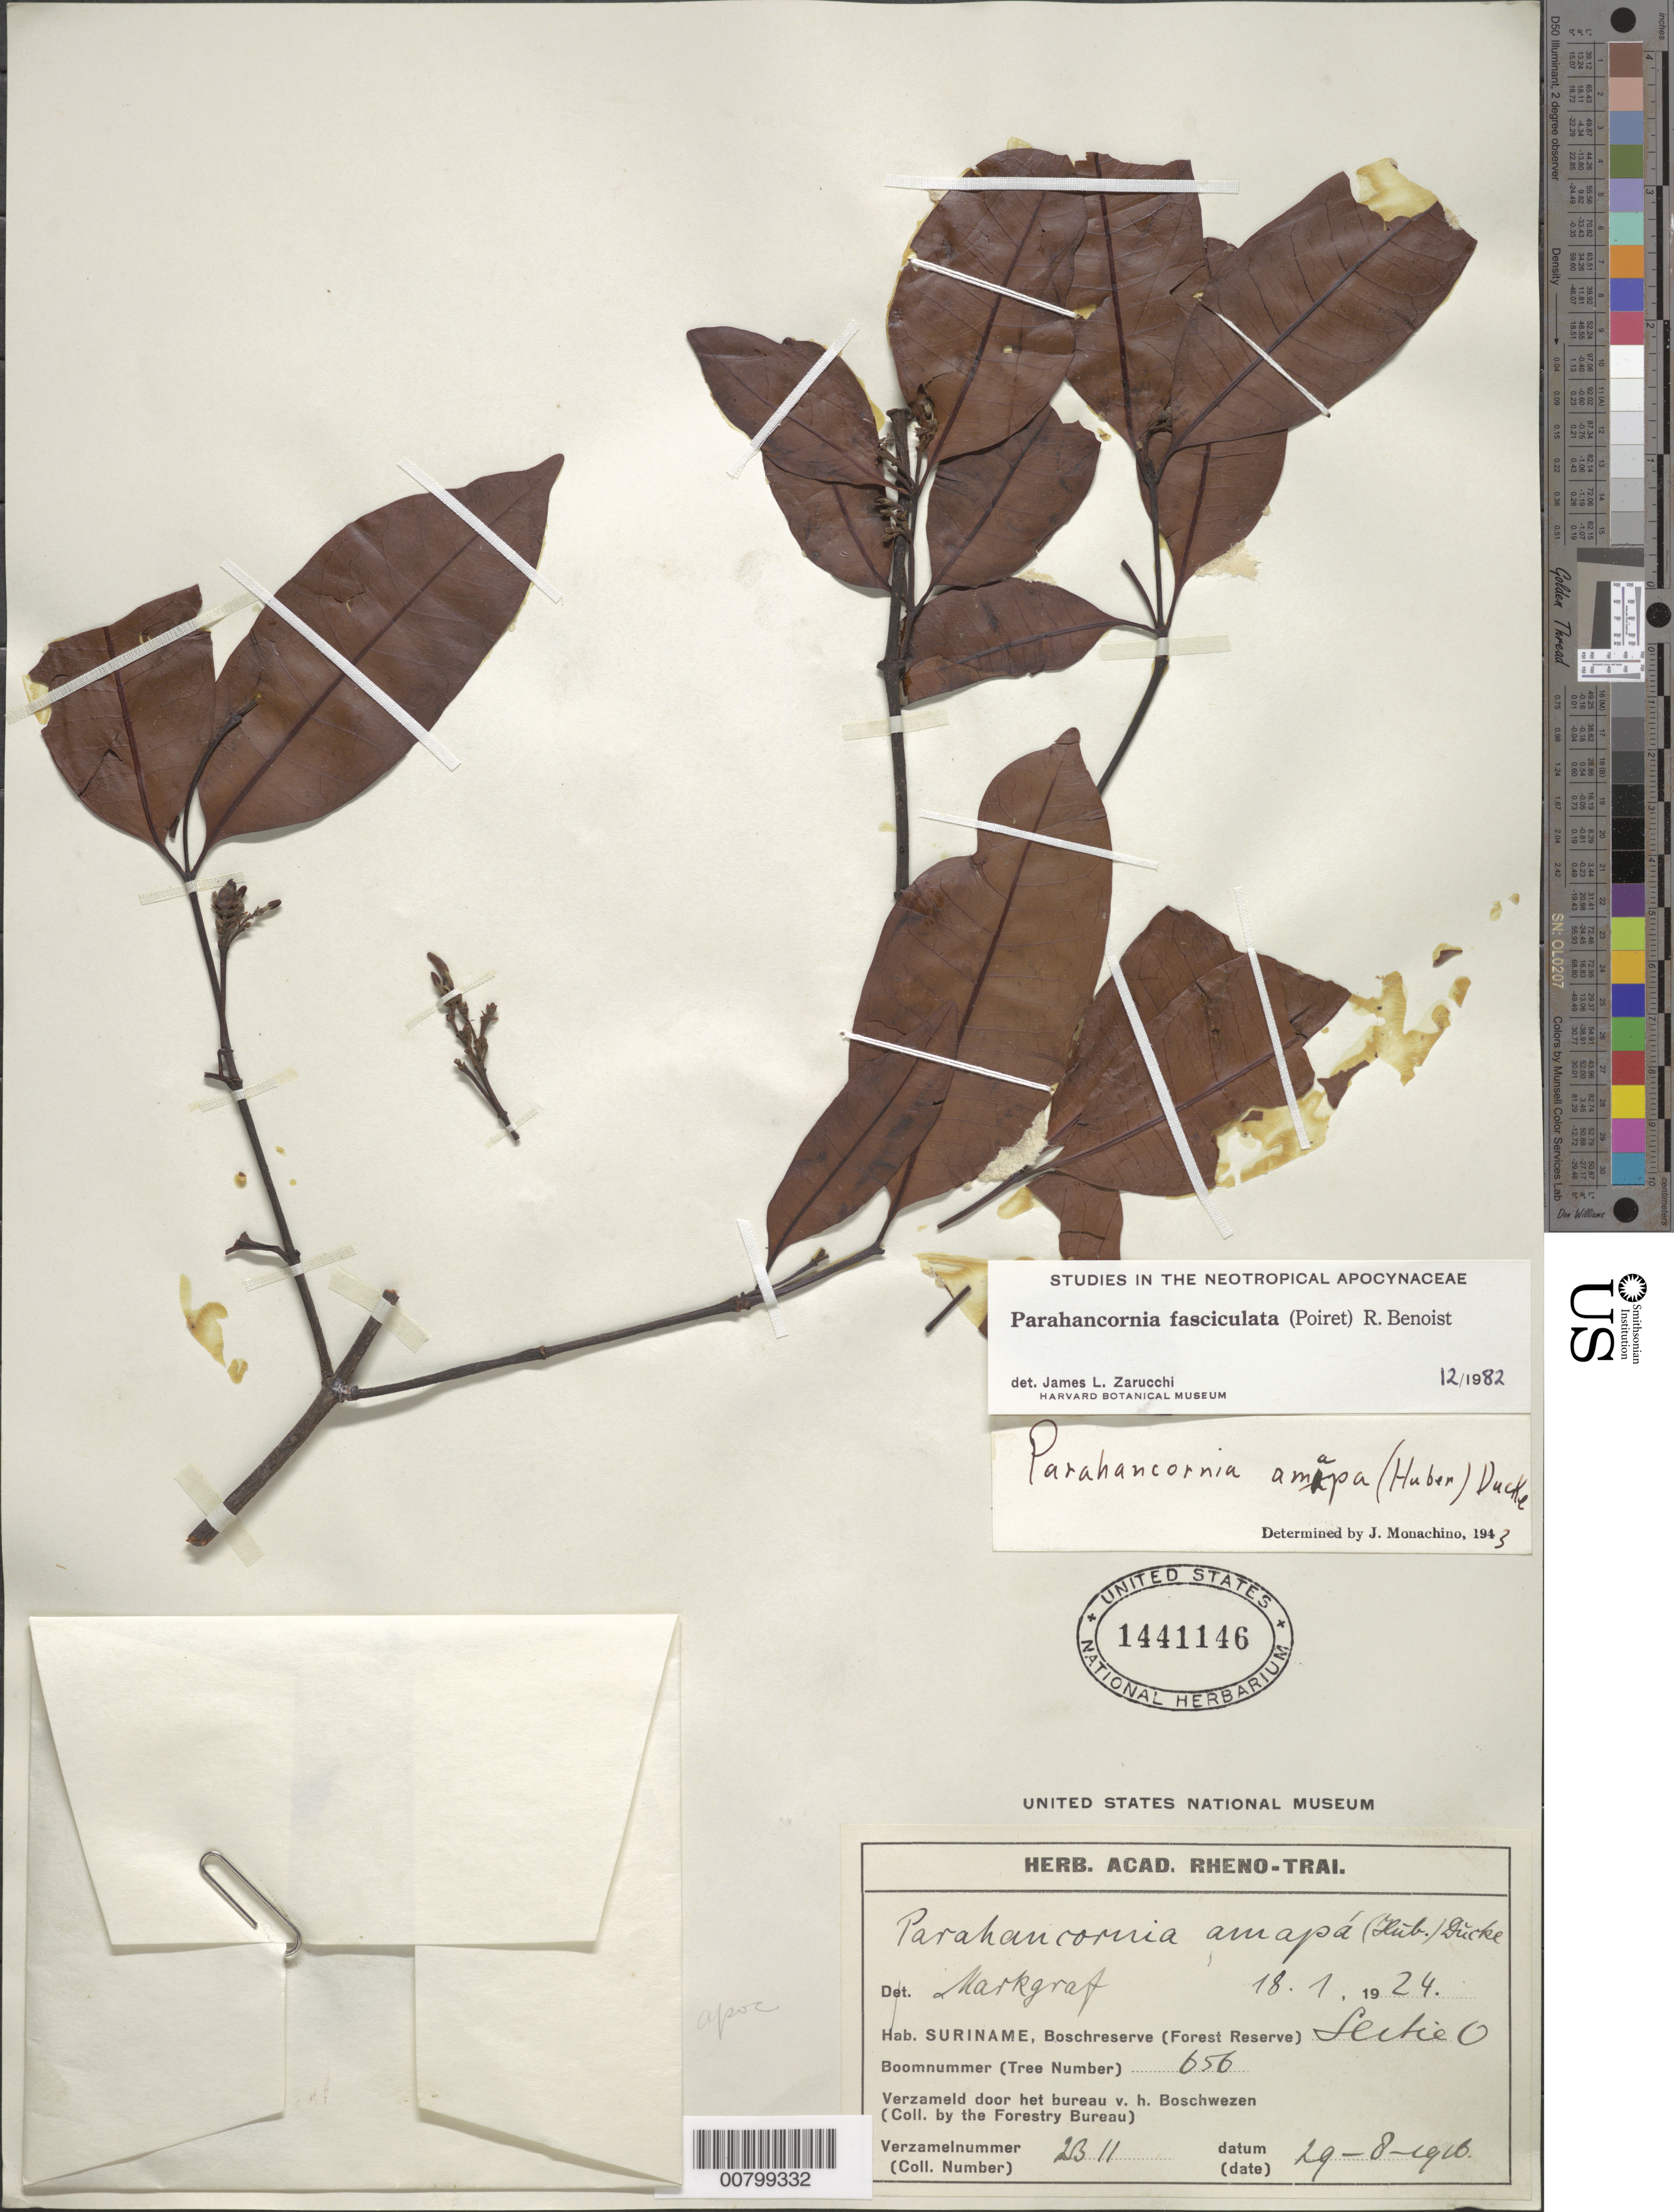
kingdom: Plantae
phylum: Tracheophyta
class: Magnoliopsida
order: Gentianales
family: Apocynaceae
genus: Parahancornia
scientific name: Parahancornia fasciculata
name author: (Poir.) Benoist ex Pichon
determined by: Zarucchi, J. L.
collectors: Forestry Bureau-Surinam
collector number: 2311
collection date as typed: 29-Aug-16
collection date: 1916-08-29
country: Suriname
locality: Sectie O, Forest Reserve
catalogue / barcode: US 1441146